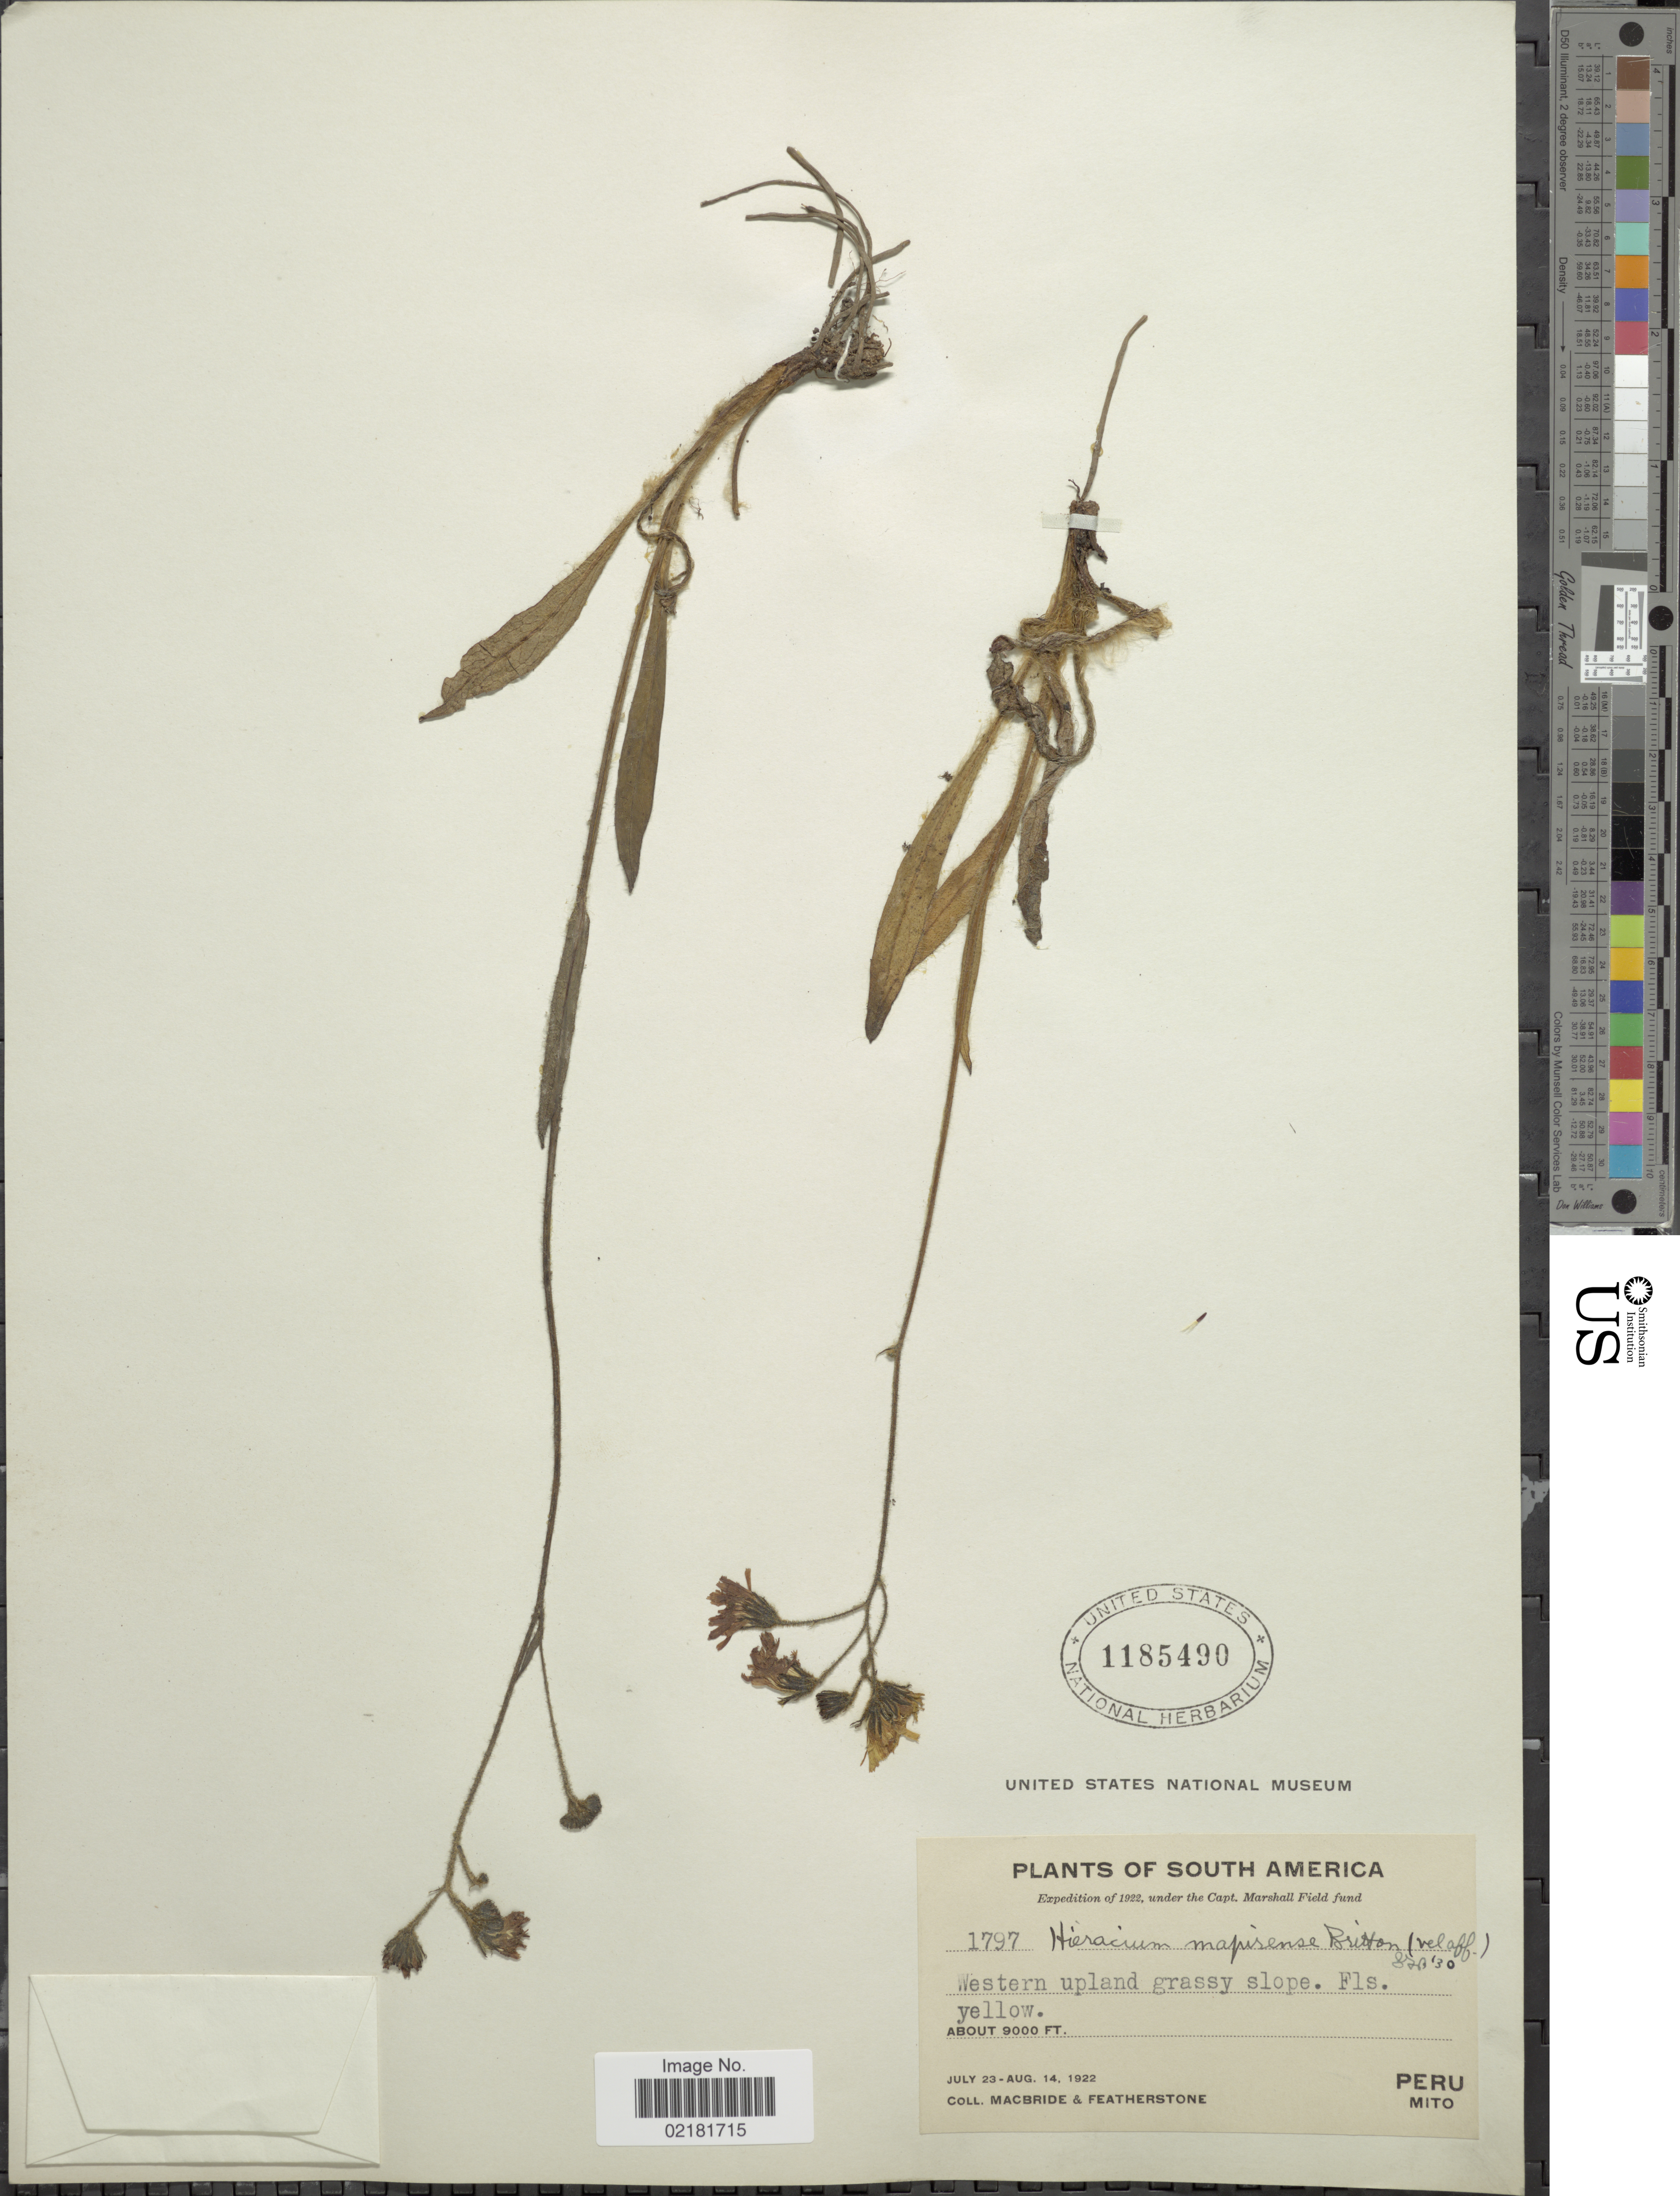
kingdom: Plantae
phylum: Tracheophyta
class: Magnoliopsida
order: Asterales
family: Asteraceae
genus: Hieracium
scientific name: Hieracium mapirense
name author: Britton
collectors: J. F. Macbride & -. Featherstone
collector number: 1797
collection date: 1922-07-23/1922-08-14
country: Peru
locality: Mito, western upland grassy slope.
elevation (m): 2743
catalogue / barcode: US 1185490